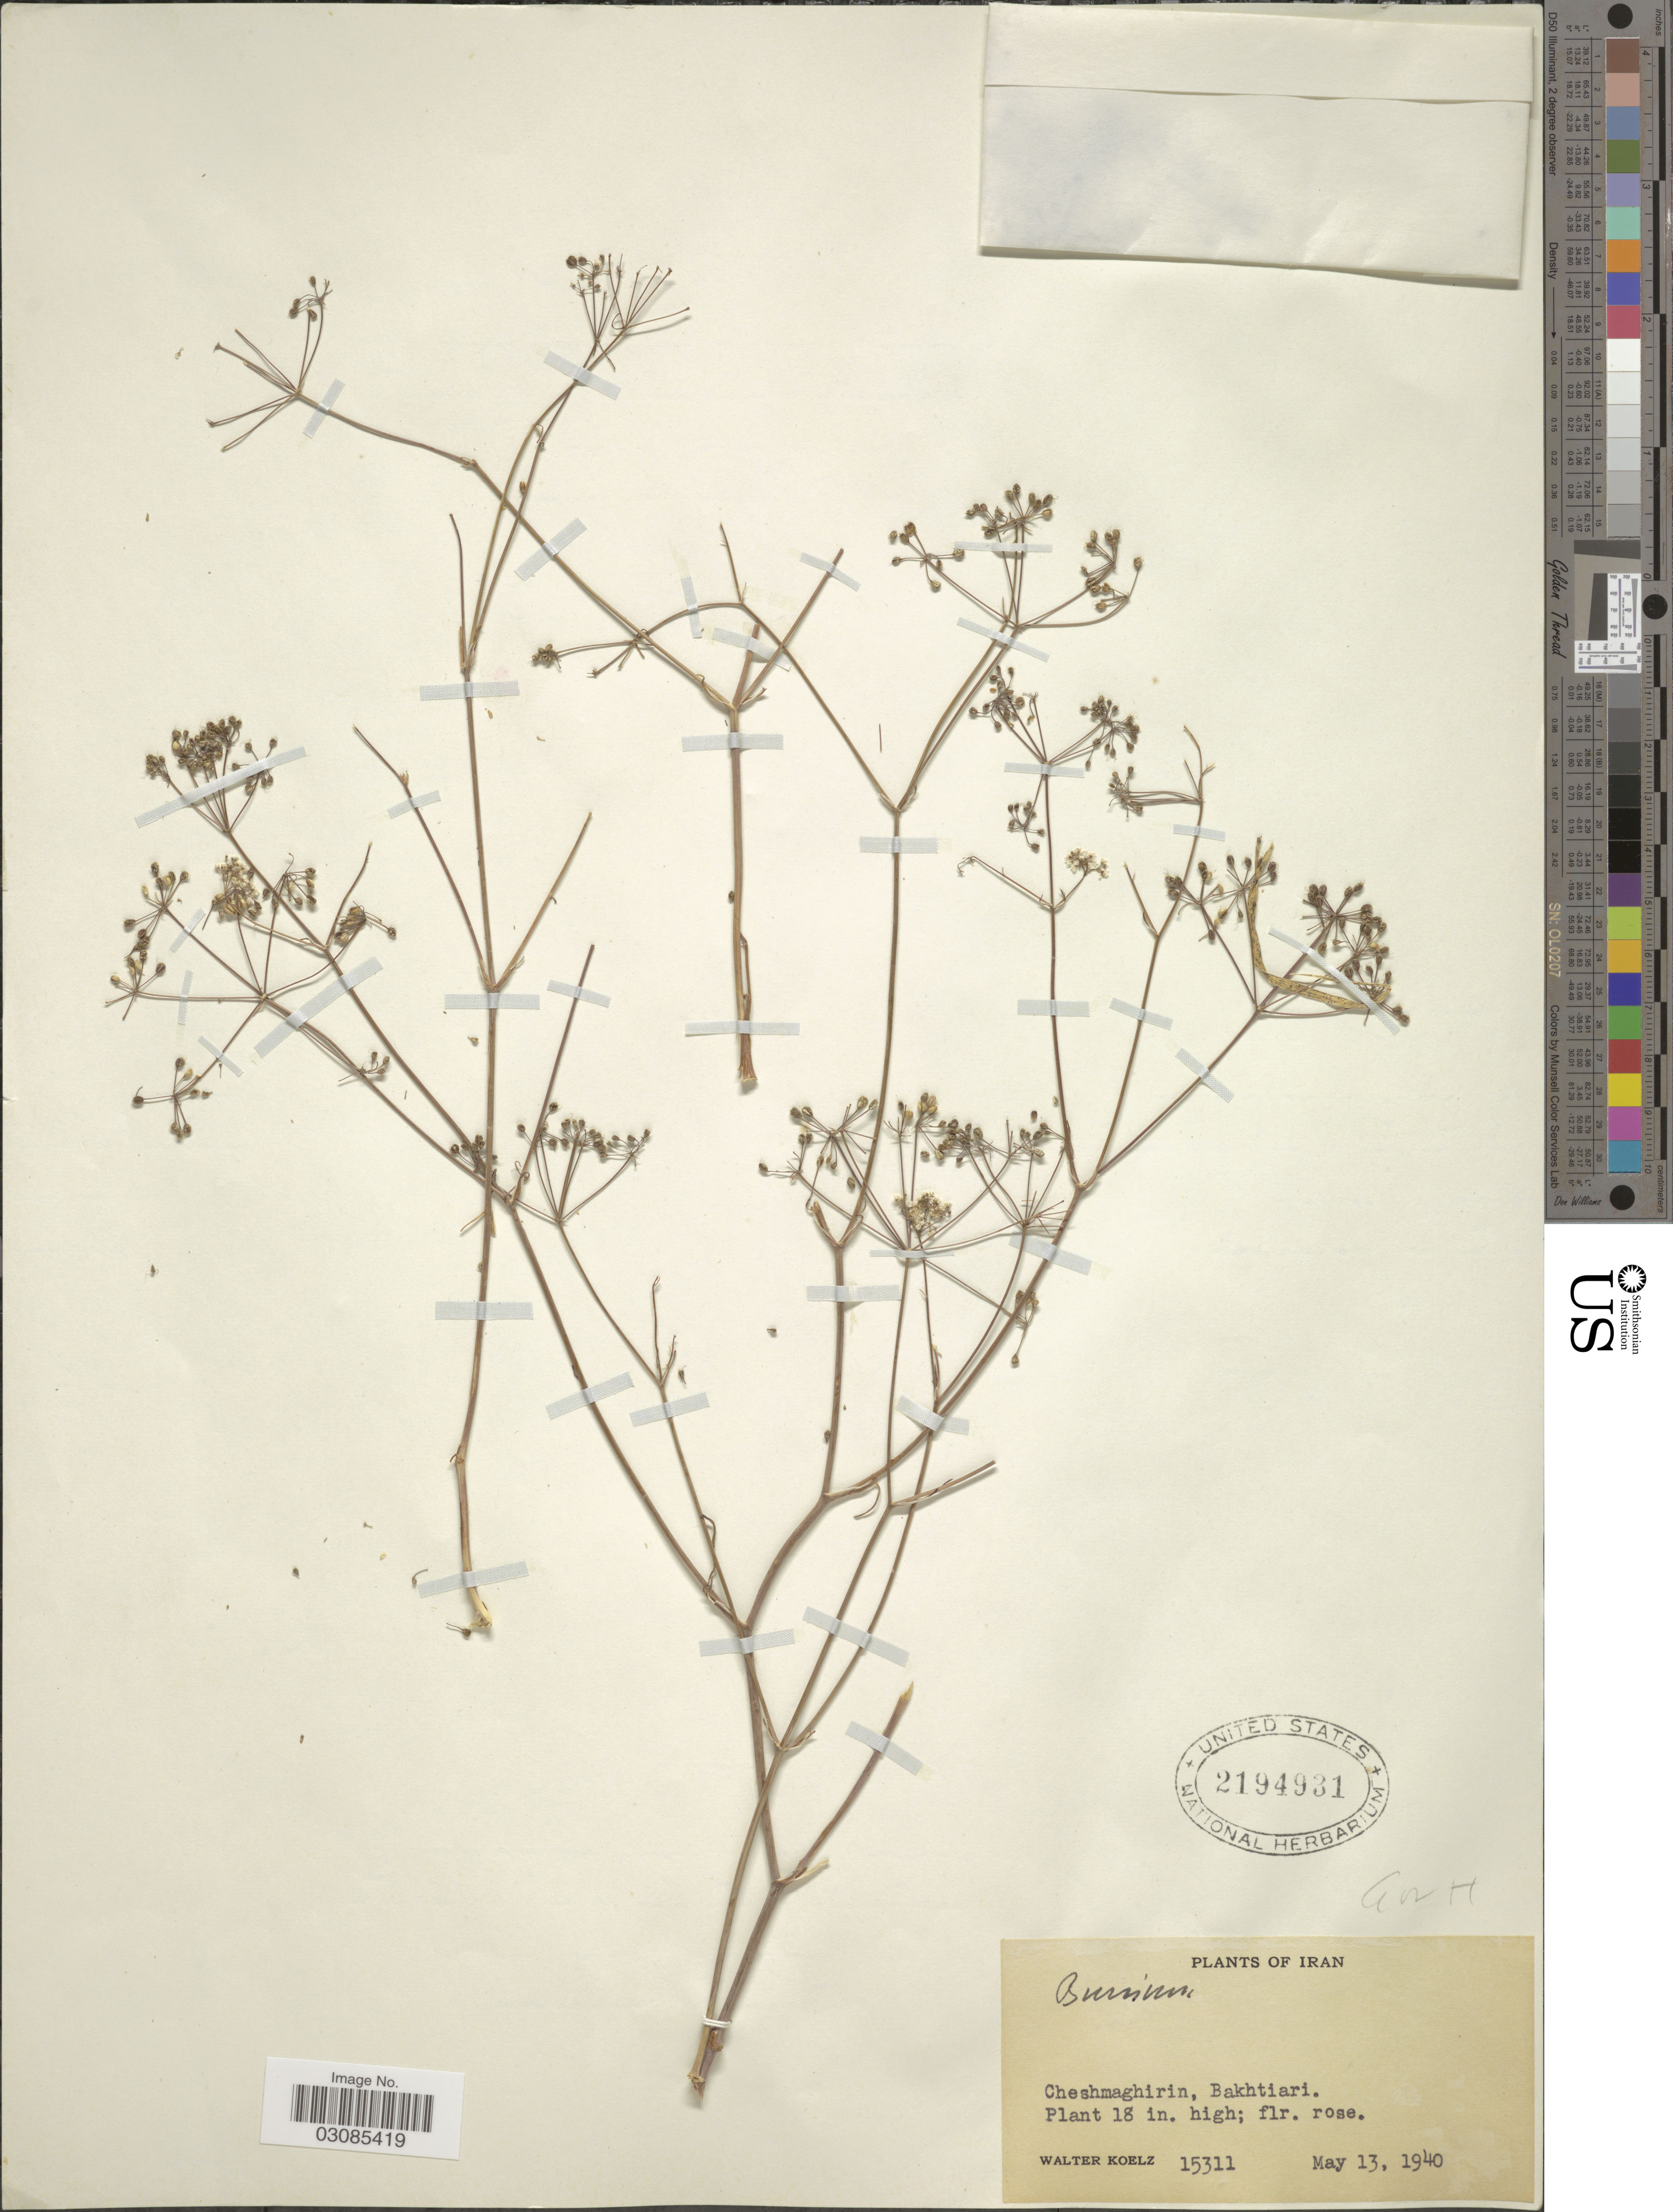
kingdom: Plantae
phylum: Tracheophyta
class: Magnoliopsida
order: Apiales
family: Apiaceae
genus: Bunium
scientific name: Bunium sp.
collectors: W. N. Koelz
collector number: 15311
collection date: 1940-05-13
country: Iran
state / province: Chahar Mahaal and Bakhtiari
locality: Cheshmaghirin, Bakhtiari.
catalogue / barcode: US 2194931